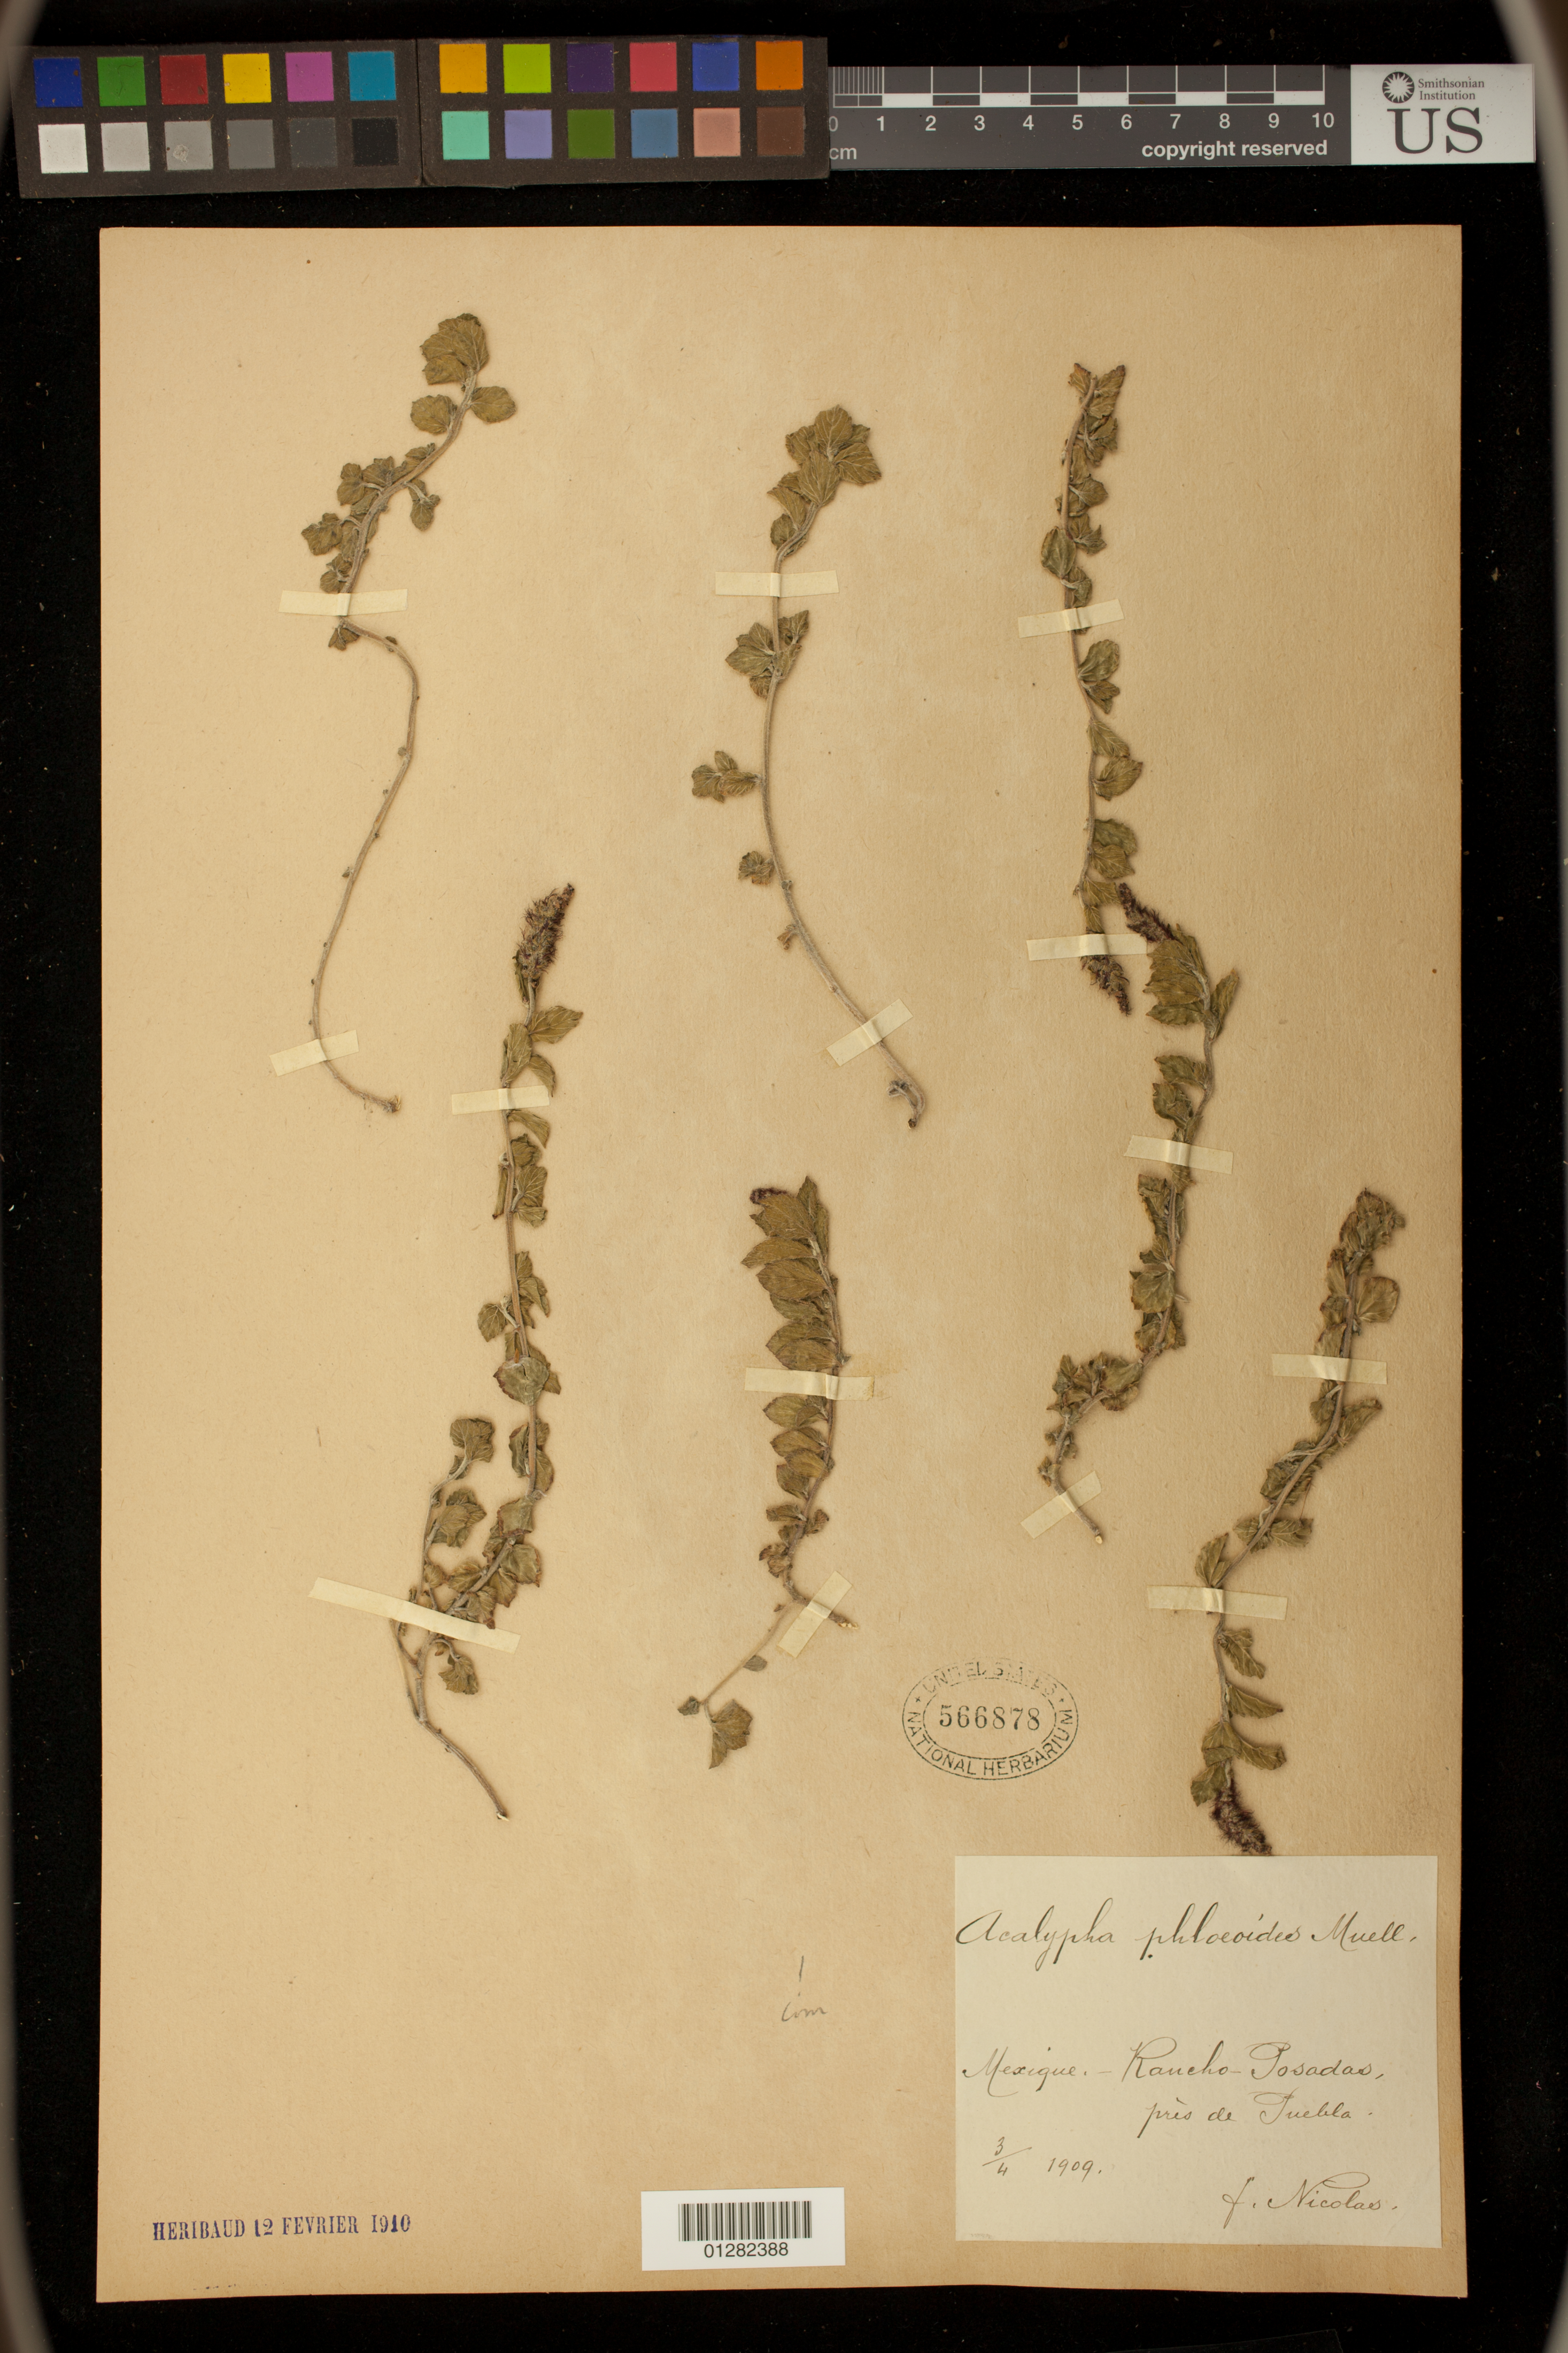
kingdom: Plantae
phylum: Tracheophyta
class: Magnoliopsida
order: Malpighiales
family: Euphorbiaceae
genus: Acalypha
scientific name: Acalypha phleoides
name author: Cav.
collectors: W. E. Harmon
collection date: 1909-03-04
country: Mexico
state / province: Puebla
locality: Rancho Posadas, pres de Puebla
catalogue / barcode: US 566878